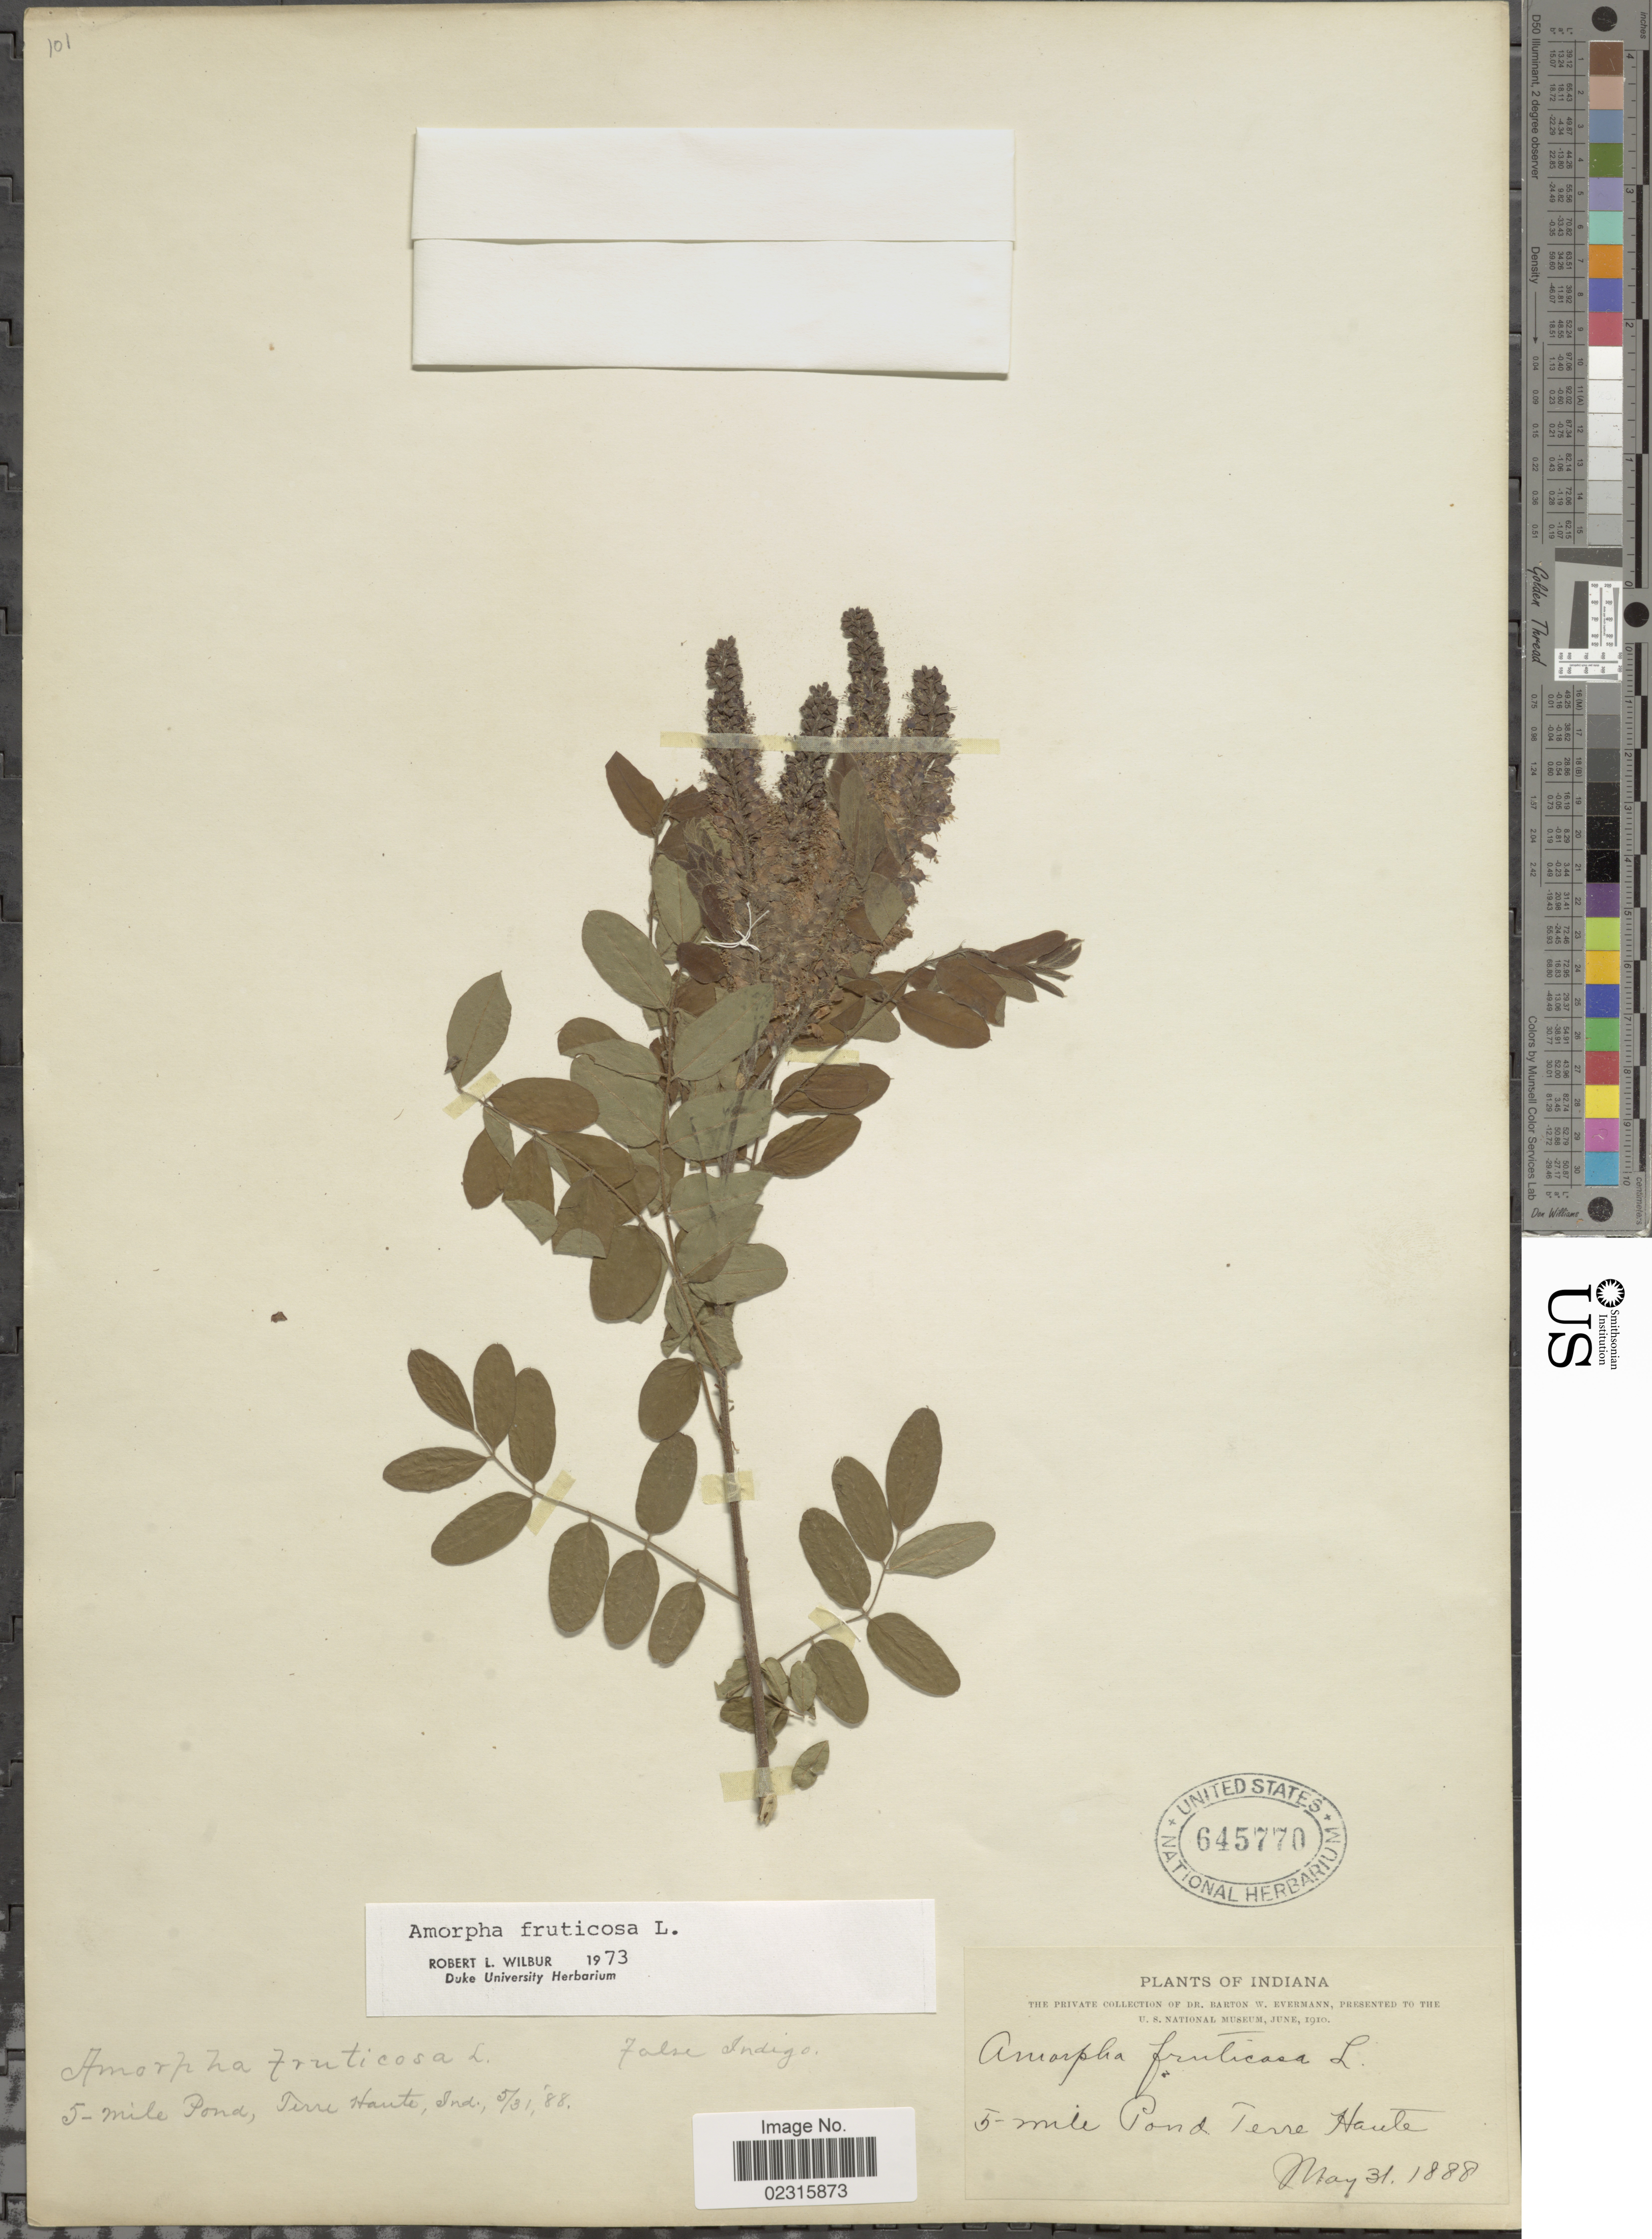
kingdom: Plantae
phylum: Tracheophyta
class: Magnoliopsida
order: Fabales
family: Fabaceae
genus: Amorpha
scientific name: Amorpha fruticosa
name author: L.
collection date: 1888-05-31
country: United States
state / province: Indiana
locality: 5 mile Pond Terre Haute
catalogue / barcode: US 645770